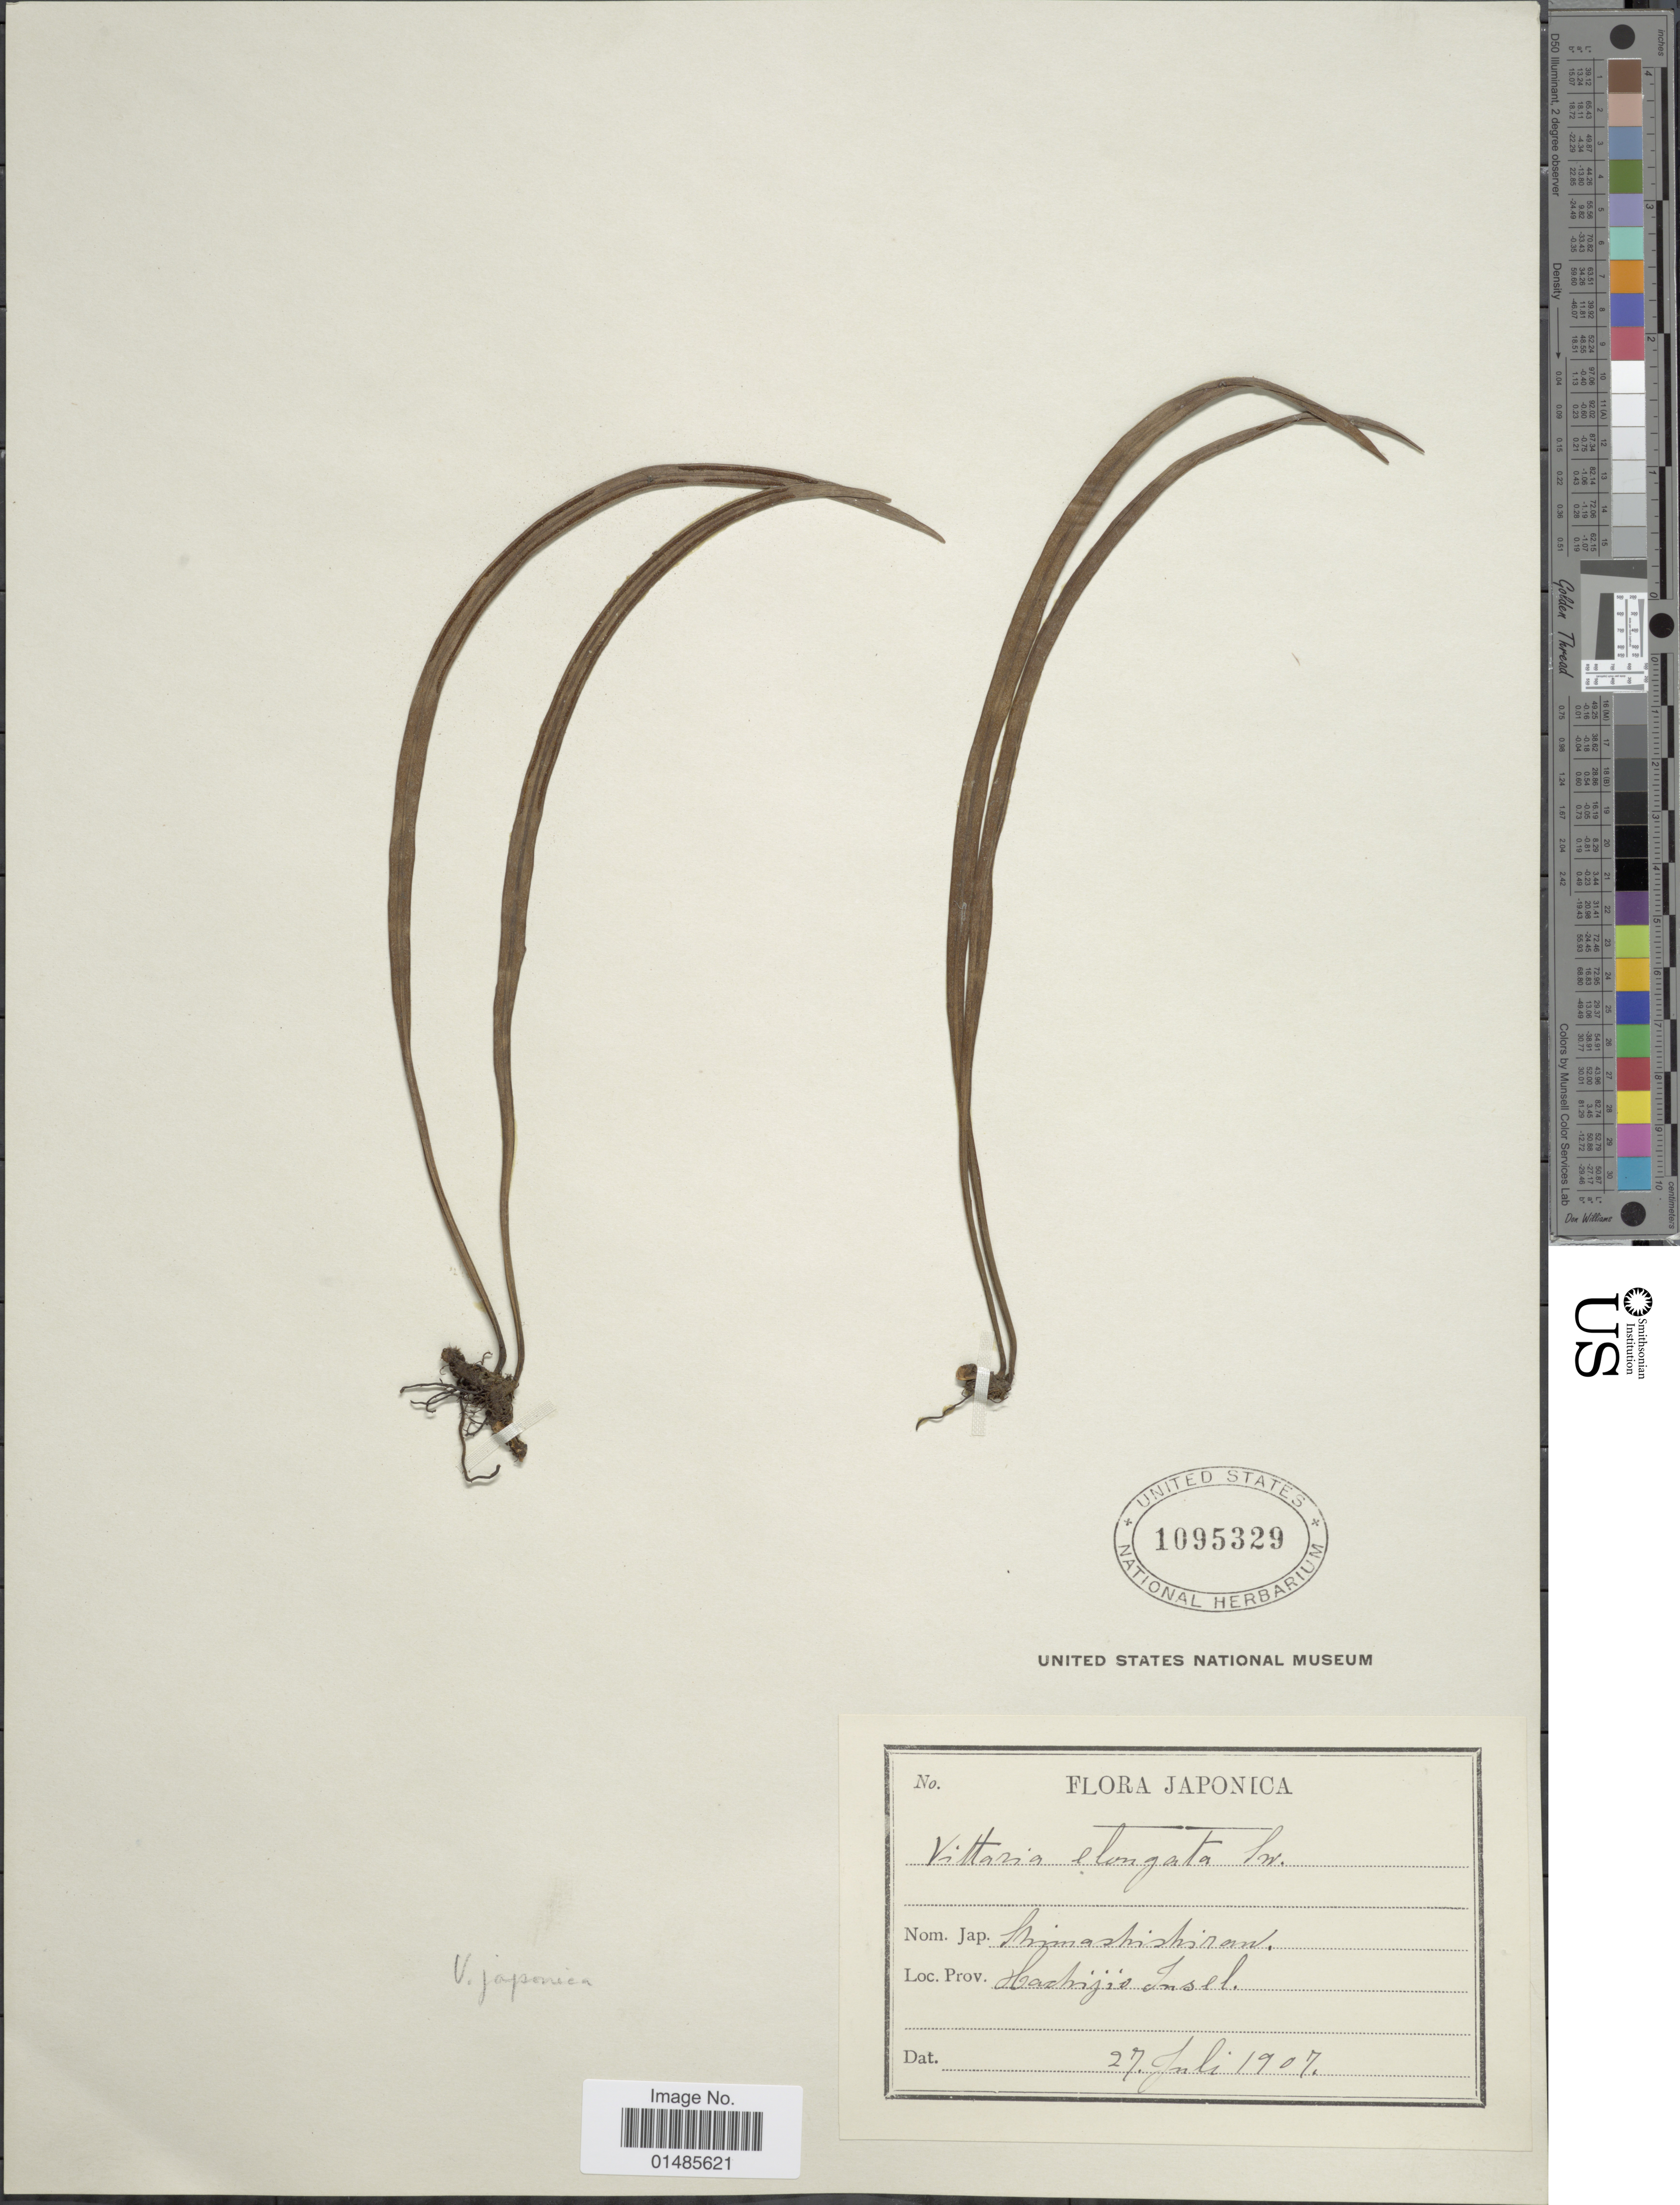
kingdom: Plantae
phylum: Tracheophyta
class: Polypodiopsida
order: Polypodiales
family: Pteridaceae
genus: Haplopteris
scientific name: Haplopteris flexuosa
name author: (Fée) E.H. Crane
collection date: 1907-07-27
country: Japan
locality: Hachijo Isl.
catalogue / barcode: US 1095329